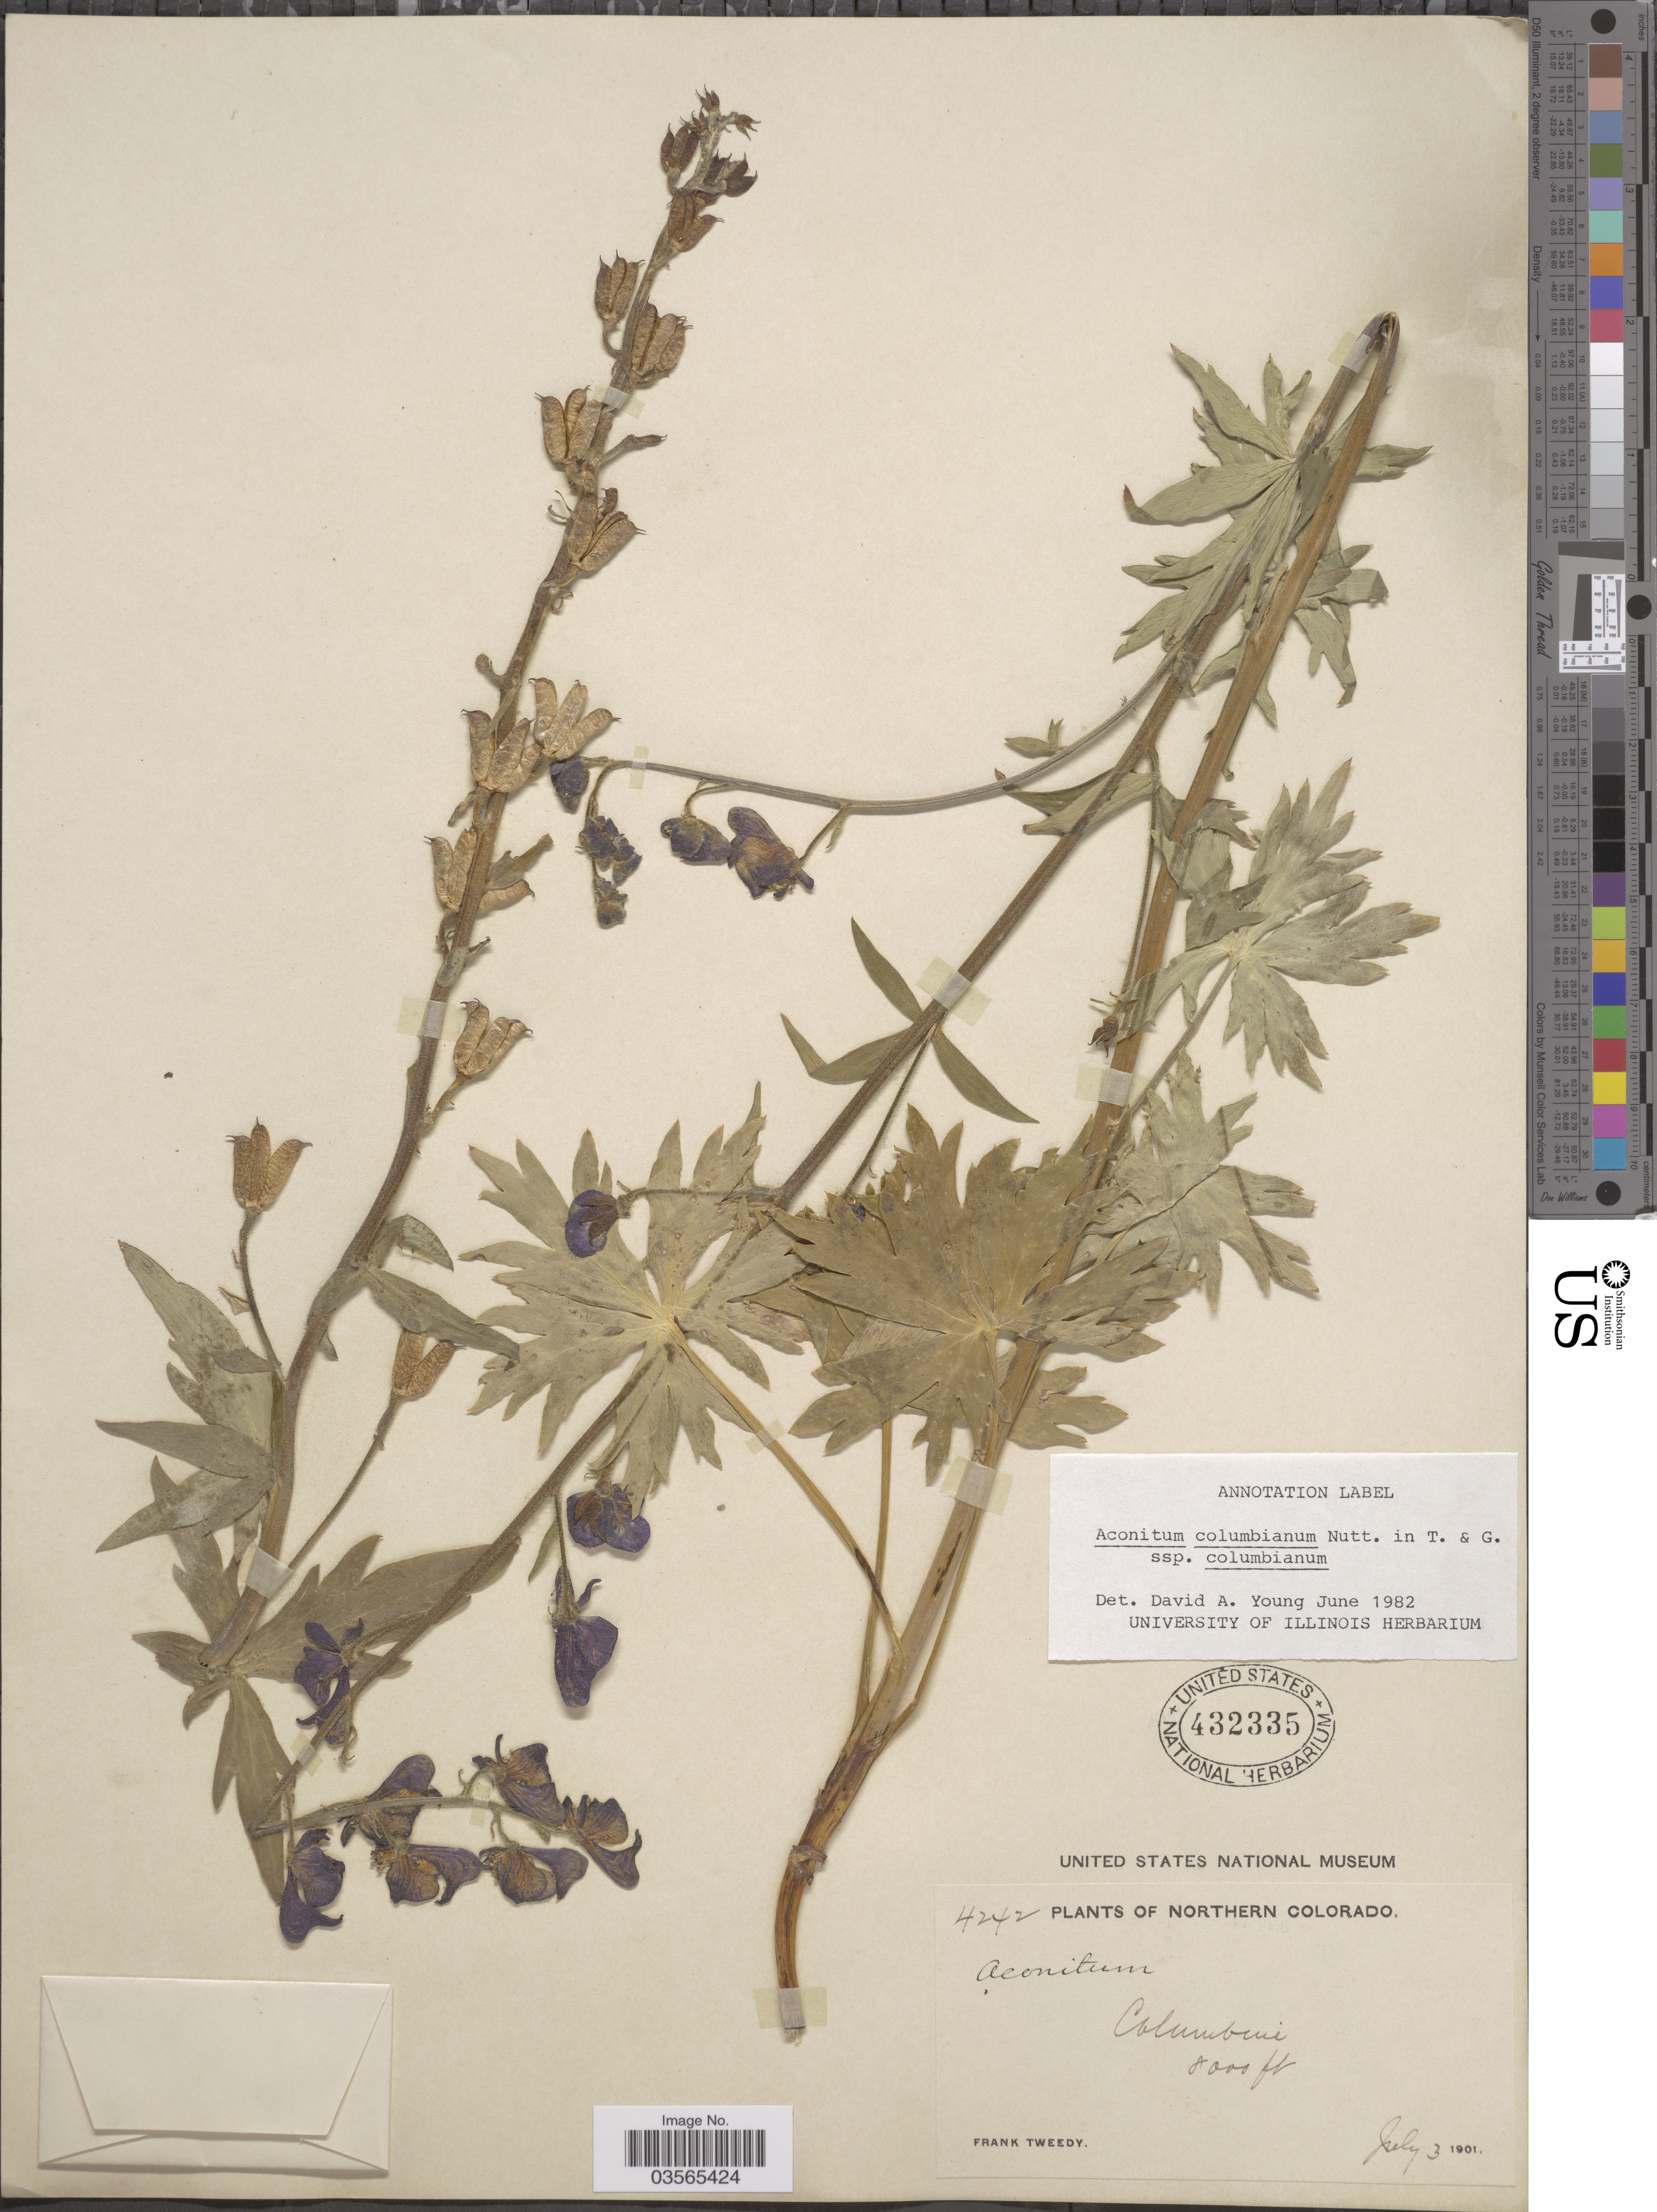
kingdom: Plantae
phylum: Tracheophyta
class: Magnoliopsida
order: Ranunculales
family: Ranunculaceae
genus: Aconitum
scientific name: Aconitum columbianum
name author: Nutt.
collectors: F. Tweedy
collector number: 4242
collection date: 1901-07-03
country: United States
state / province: Colorado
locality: Northern Colorado. Columbine.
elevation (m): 2438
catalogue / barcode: US 432335